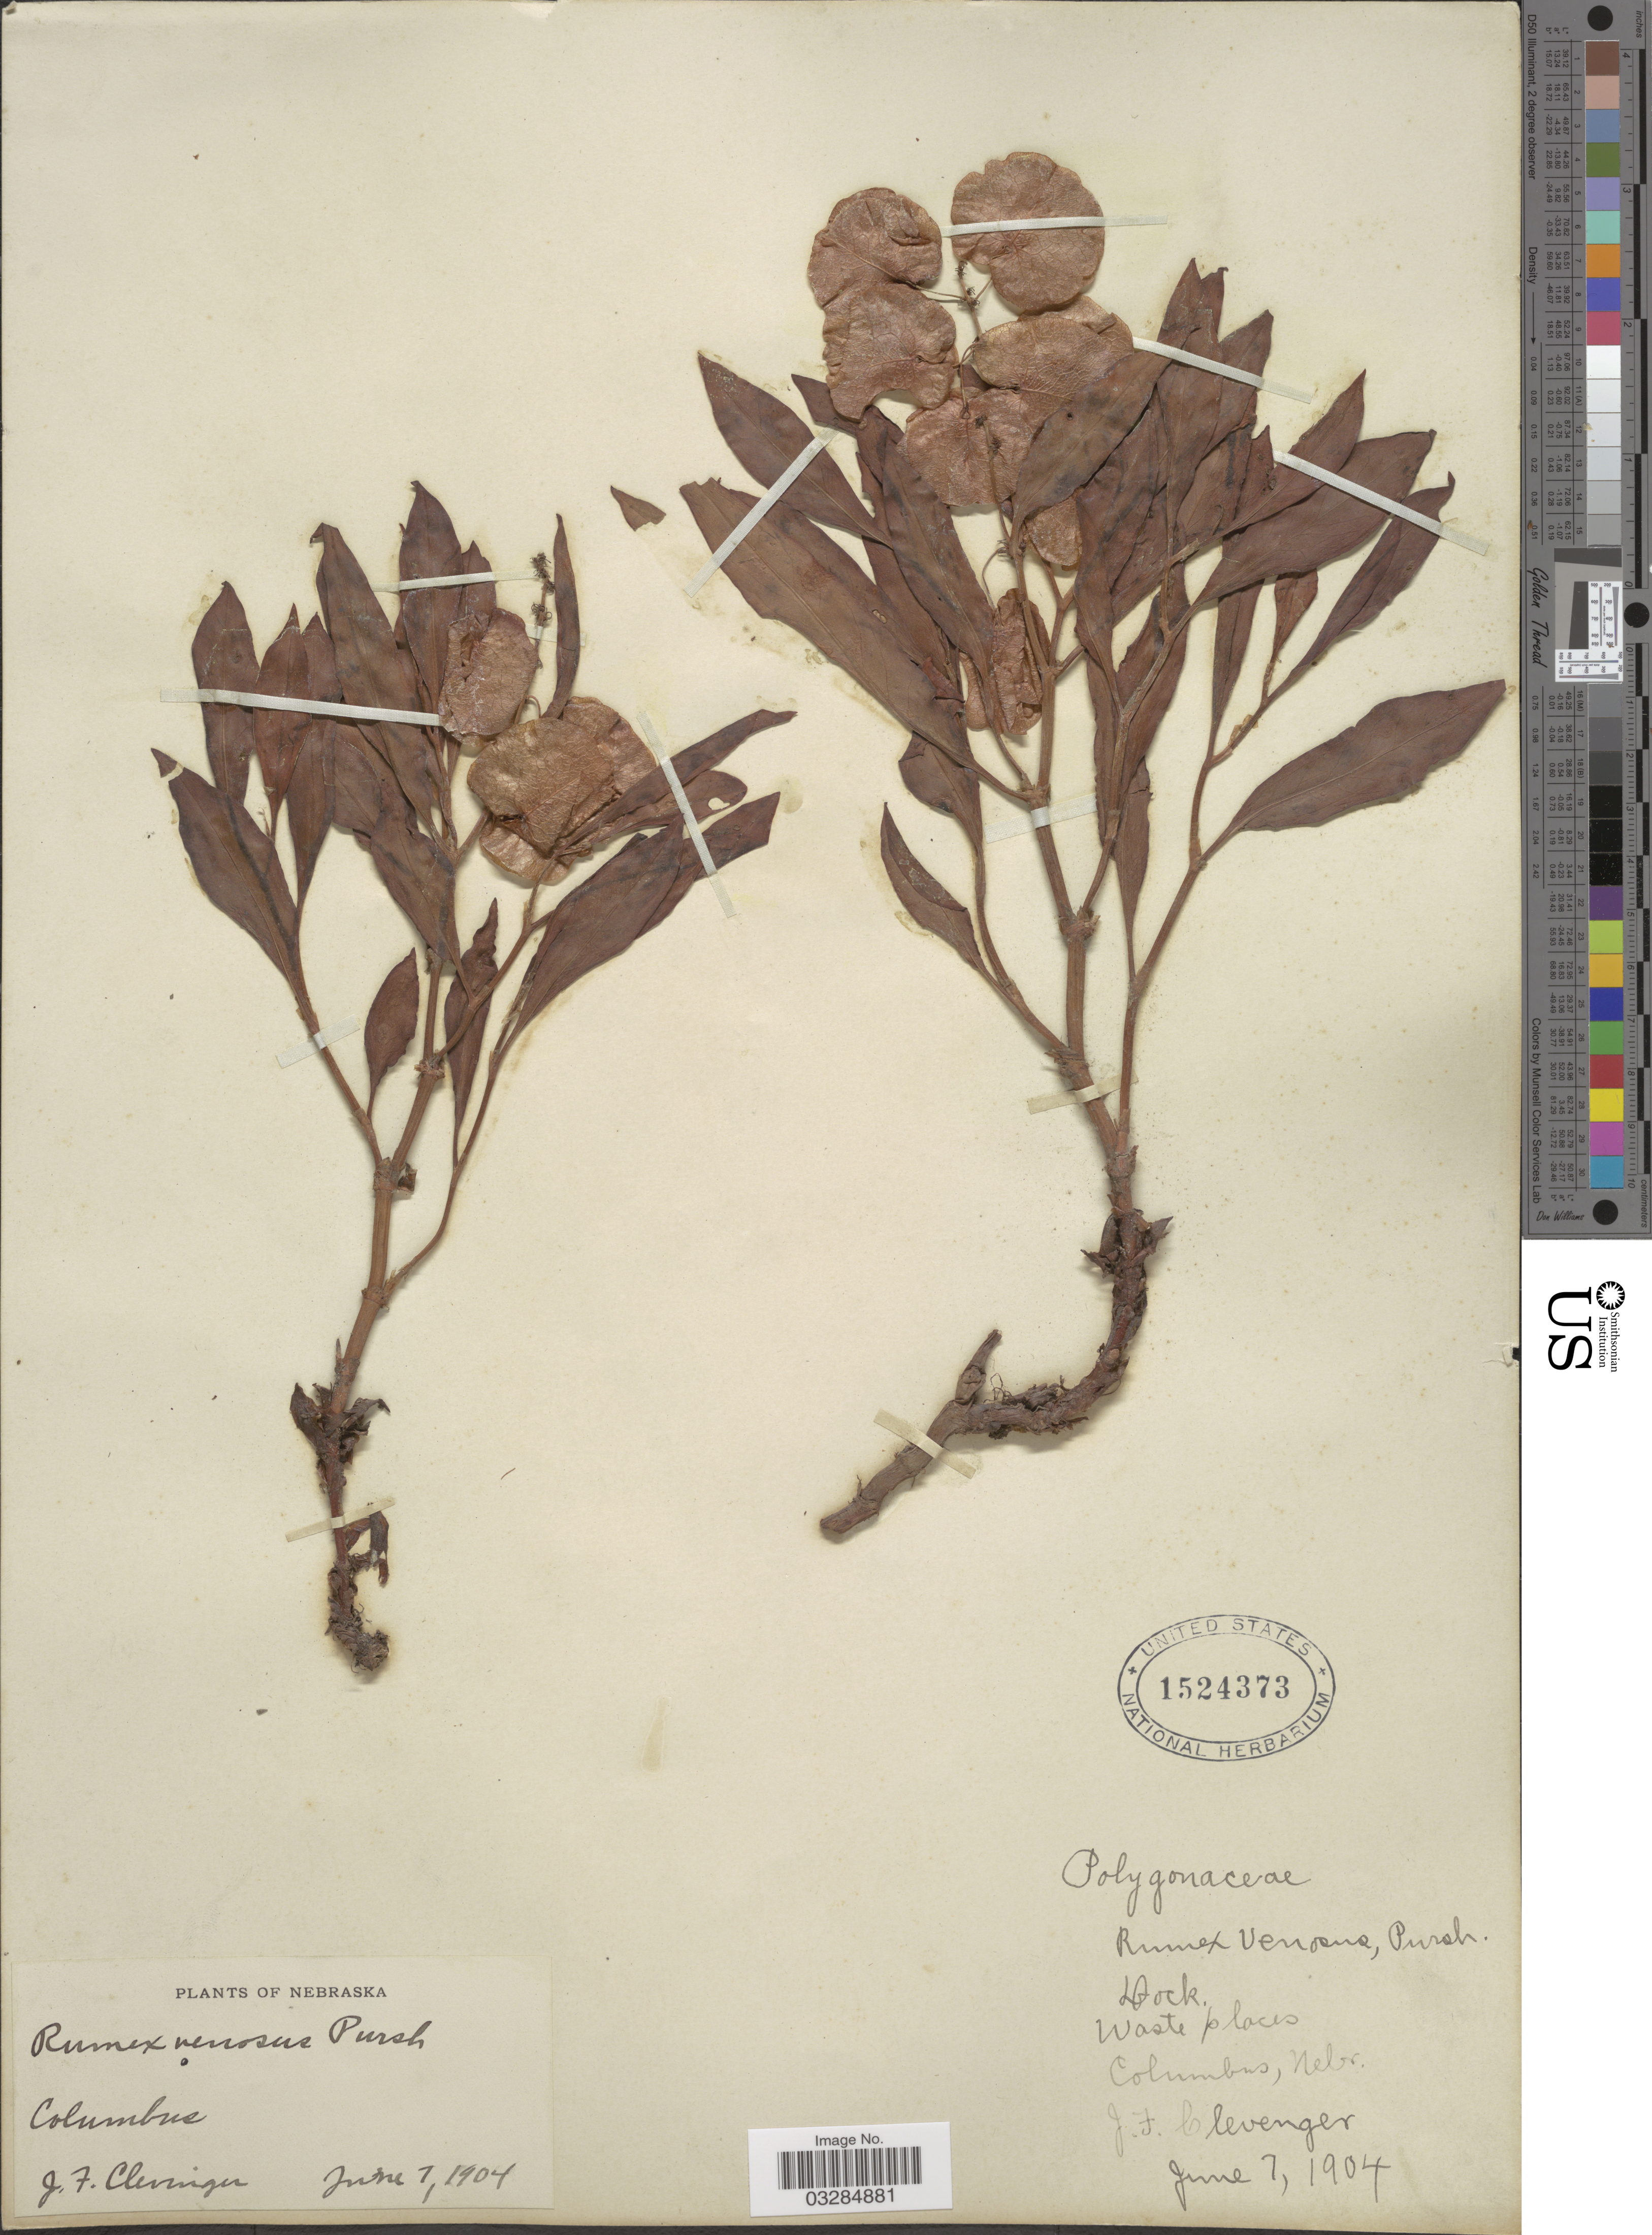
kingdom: Plantae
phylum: Tracheophyta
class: Magnoliopsida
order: Caryophyllales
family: Polygonaceae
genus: Rumex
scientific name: Rumex venosus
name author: Pursh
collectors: J. F. Clevenger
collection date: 1904-06-07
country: United States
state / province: Ohio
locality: Columbus.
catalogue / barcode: US 1524373